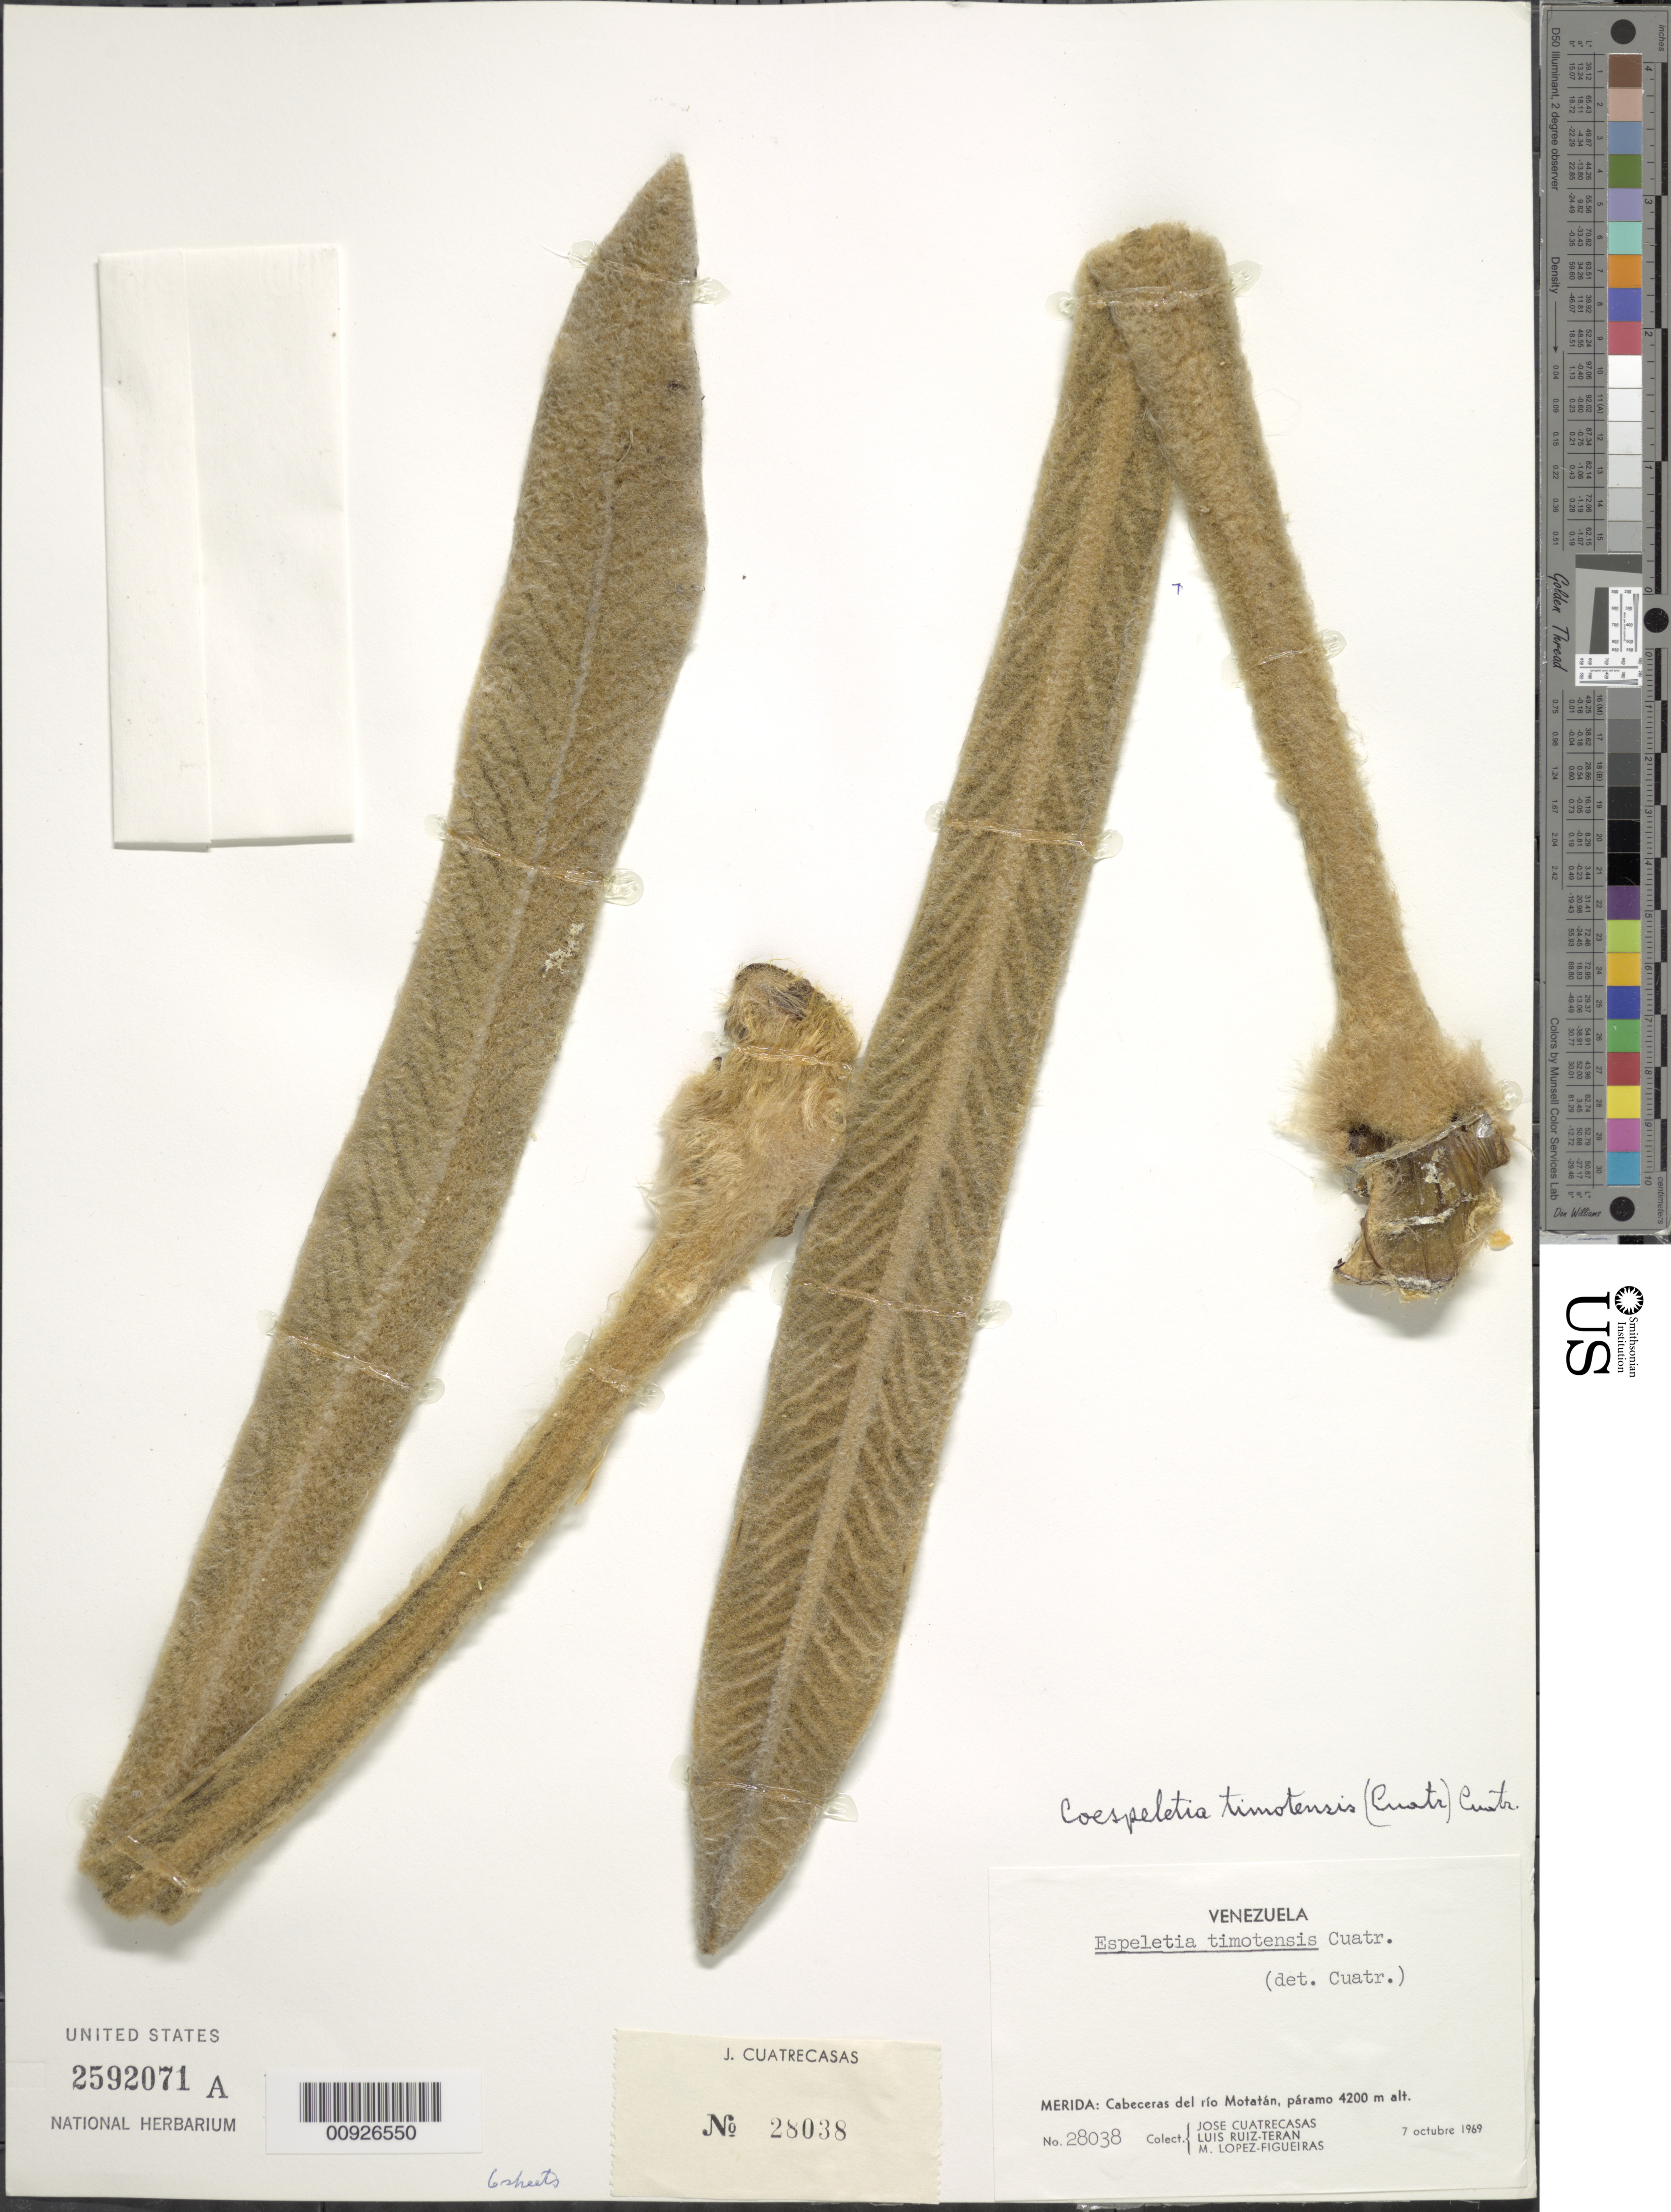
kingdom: Plantae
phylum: Tracheophyta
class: Magnoliopsida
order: Asterales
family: Asteraceae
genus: Coespeletia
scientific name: Coespeletia timotensis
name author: (Cuatrec.) Cuatrec.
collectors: J. Cuatrecasas, L. E. Ruíz-Terán & M. López Figueiras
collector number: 28038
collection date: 1969-10-07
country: Venezuela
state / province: Mérida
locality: Cabeceras del Río Motatán, páramo.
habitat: Páramo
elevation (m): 4200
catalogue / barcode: US 2592071A